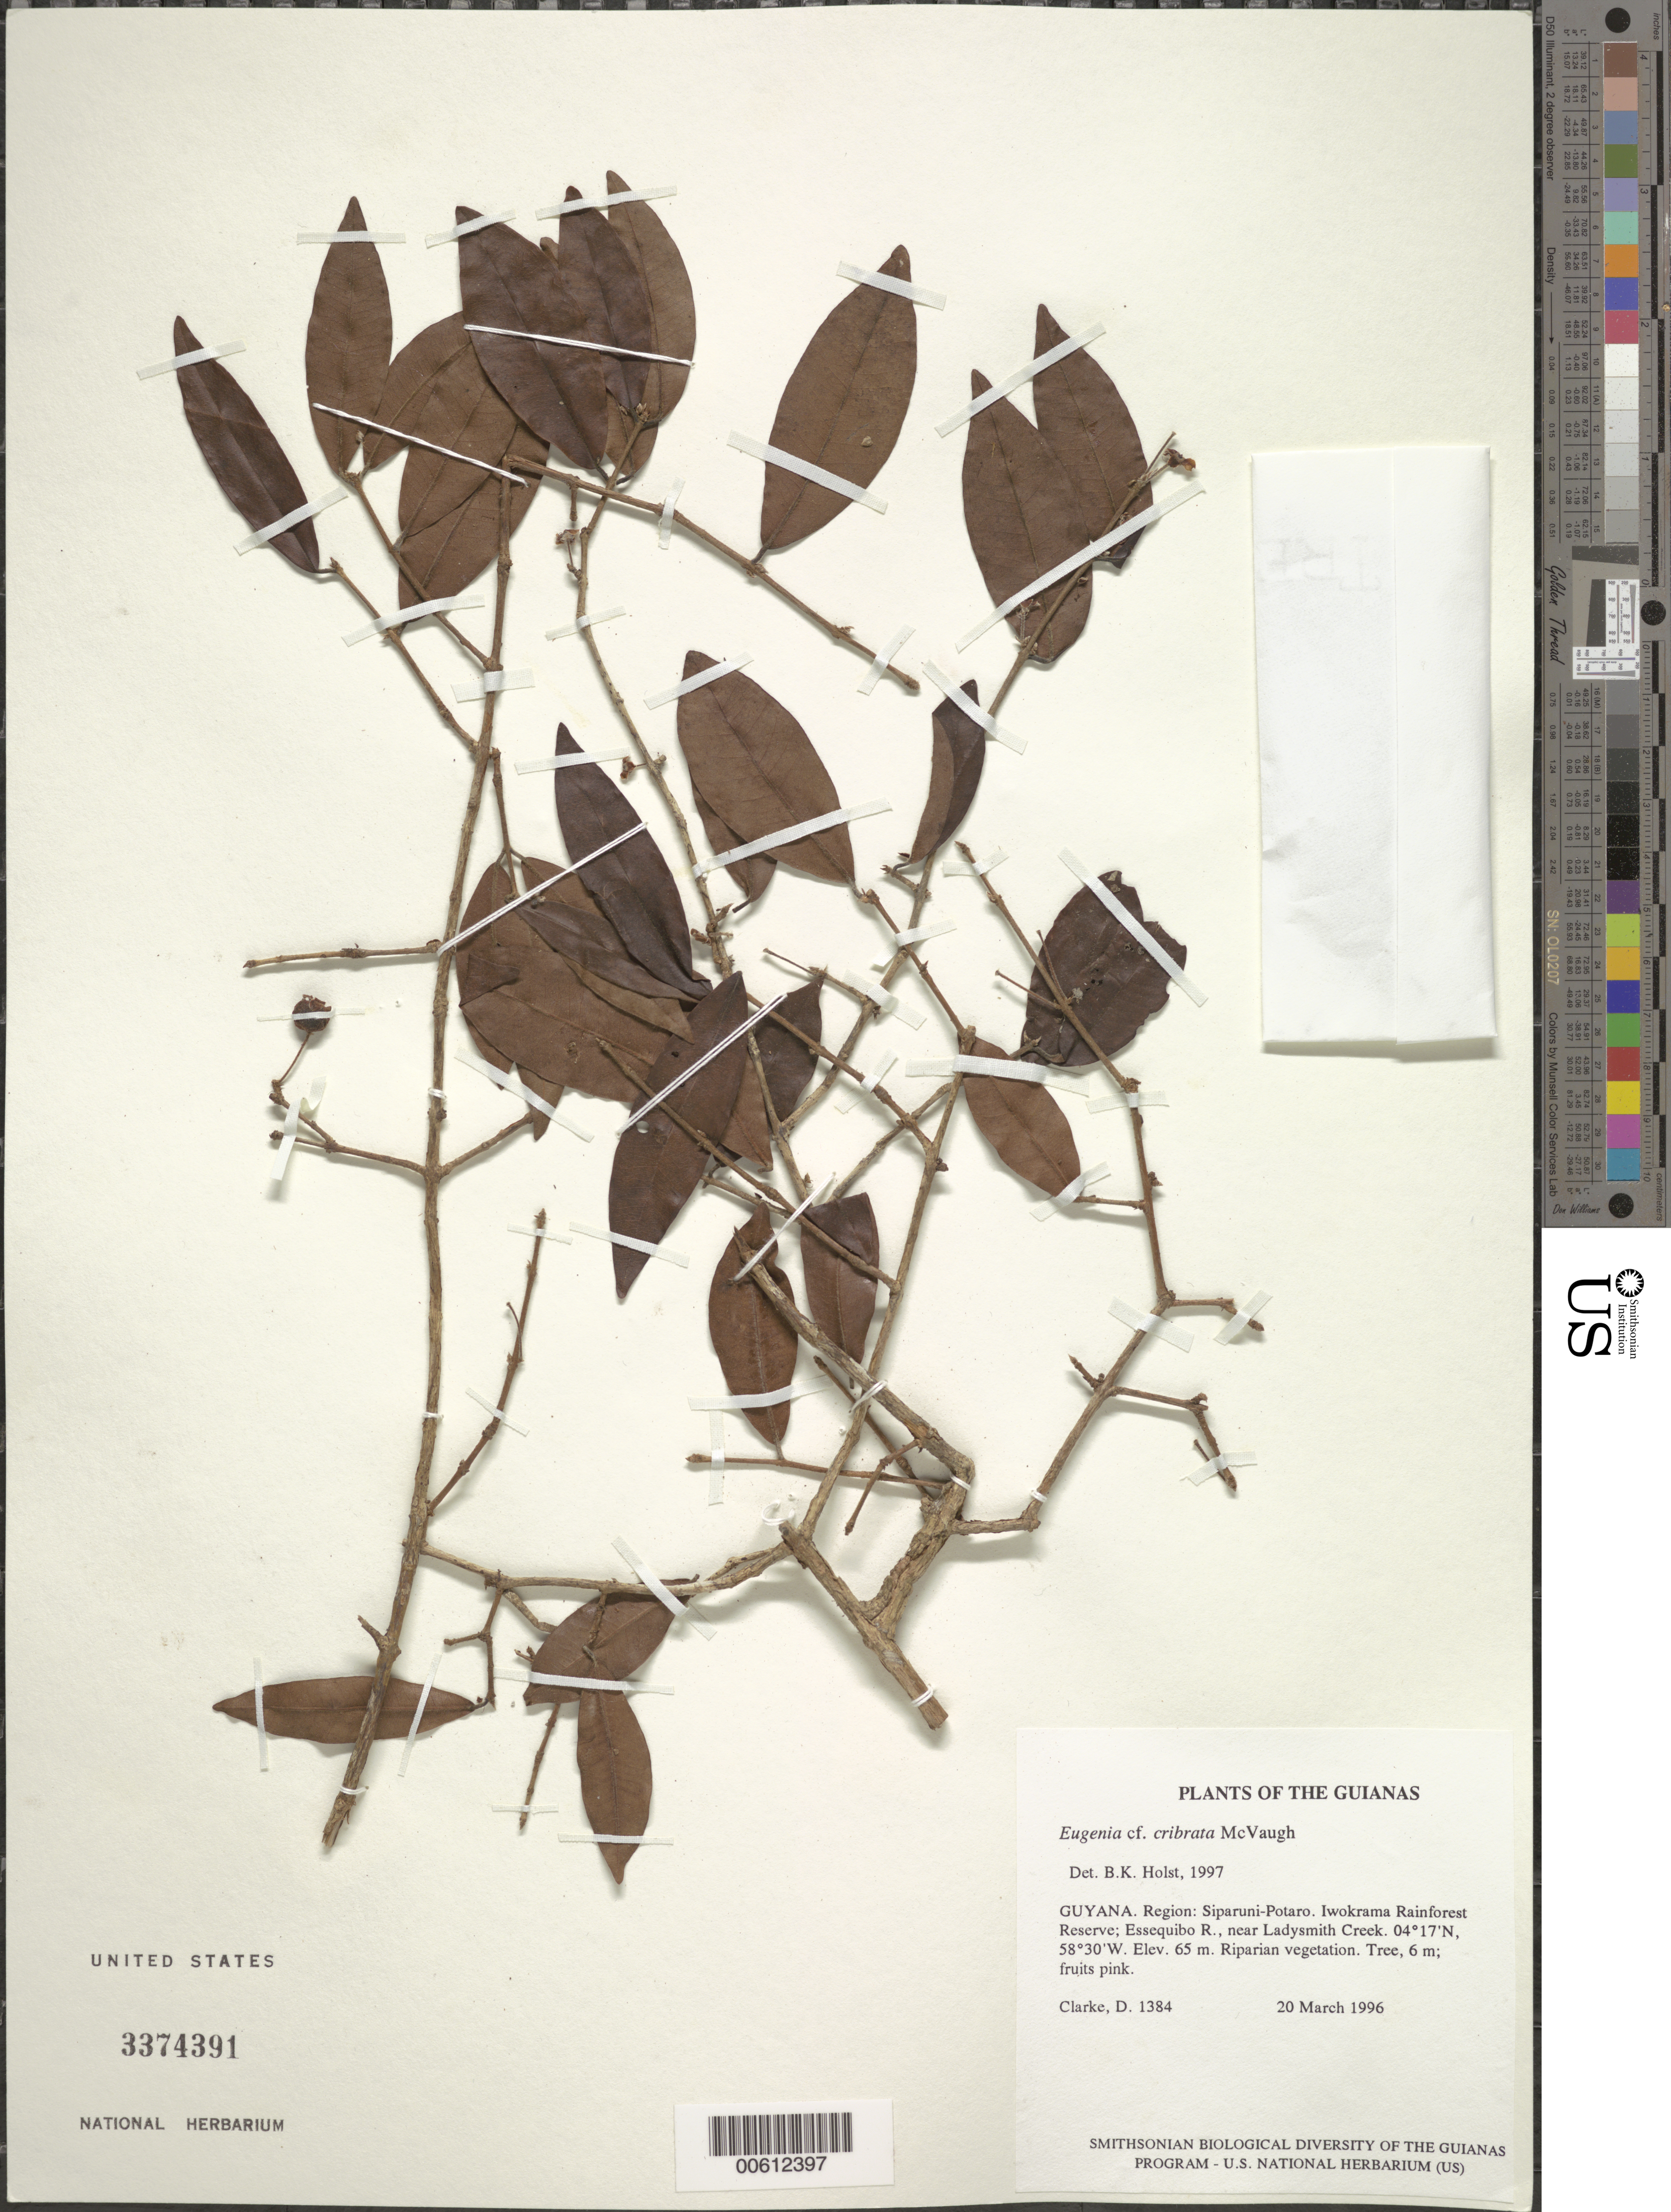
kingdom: Plantae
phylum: Tracheophyta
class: Magnoliopsida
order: Myrtales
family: Myrtaceae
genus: Eugenia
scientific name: Eugenia cribrata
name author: McVaugh in Maguire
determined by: Holst, Bruce K.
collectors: H. D. Clarke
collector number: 1384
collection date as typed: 20 March 1996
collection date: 1996-03-20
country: Guyana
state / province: Potaro-Siparuni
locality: Iwokrama Rainforest Reserve; Essequibo R., near Ladysmith Creek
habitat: Riparian vegetation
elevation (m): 65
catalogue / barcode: US 3374391